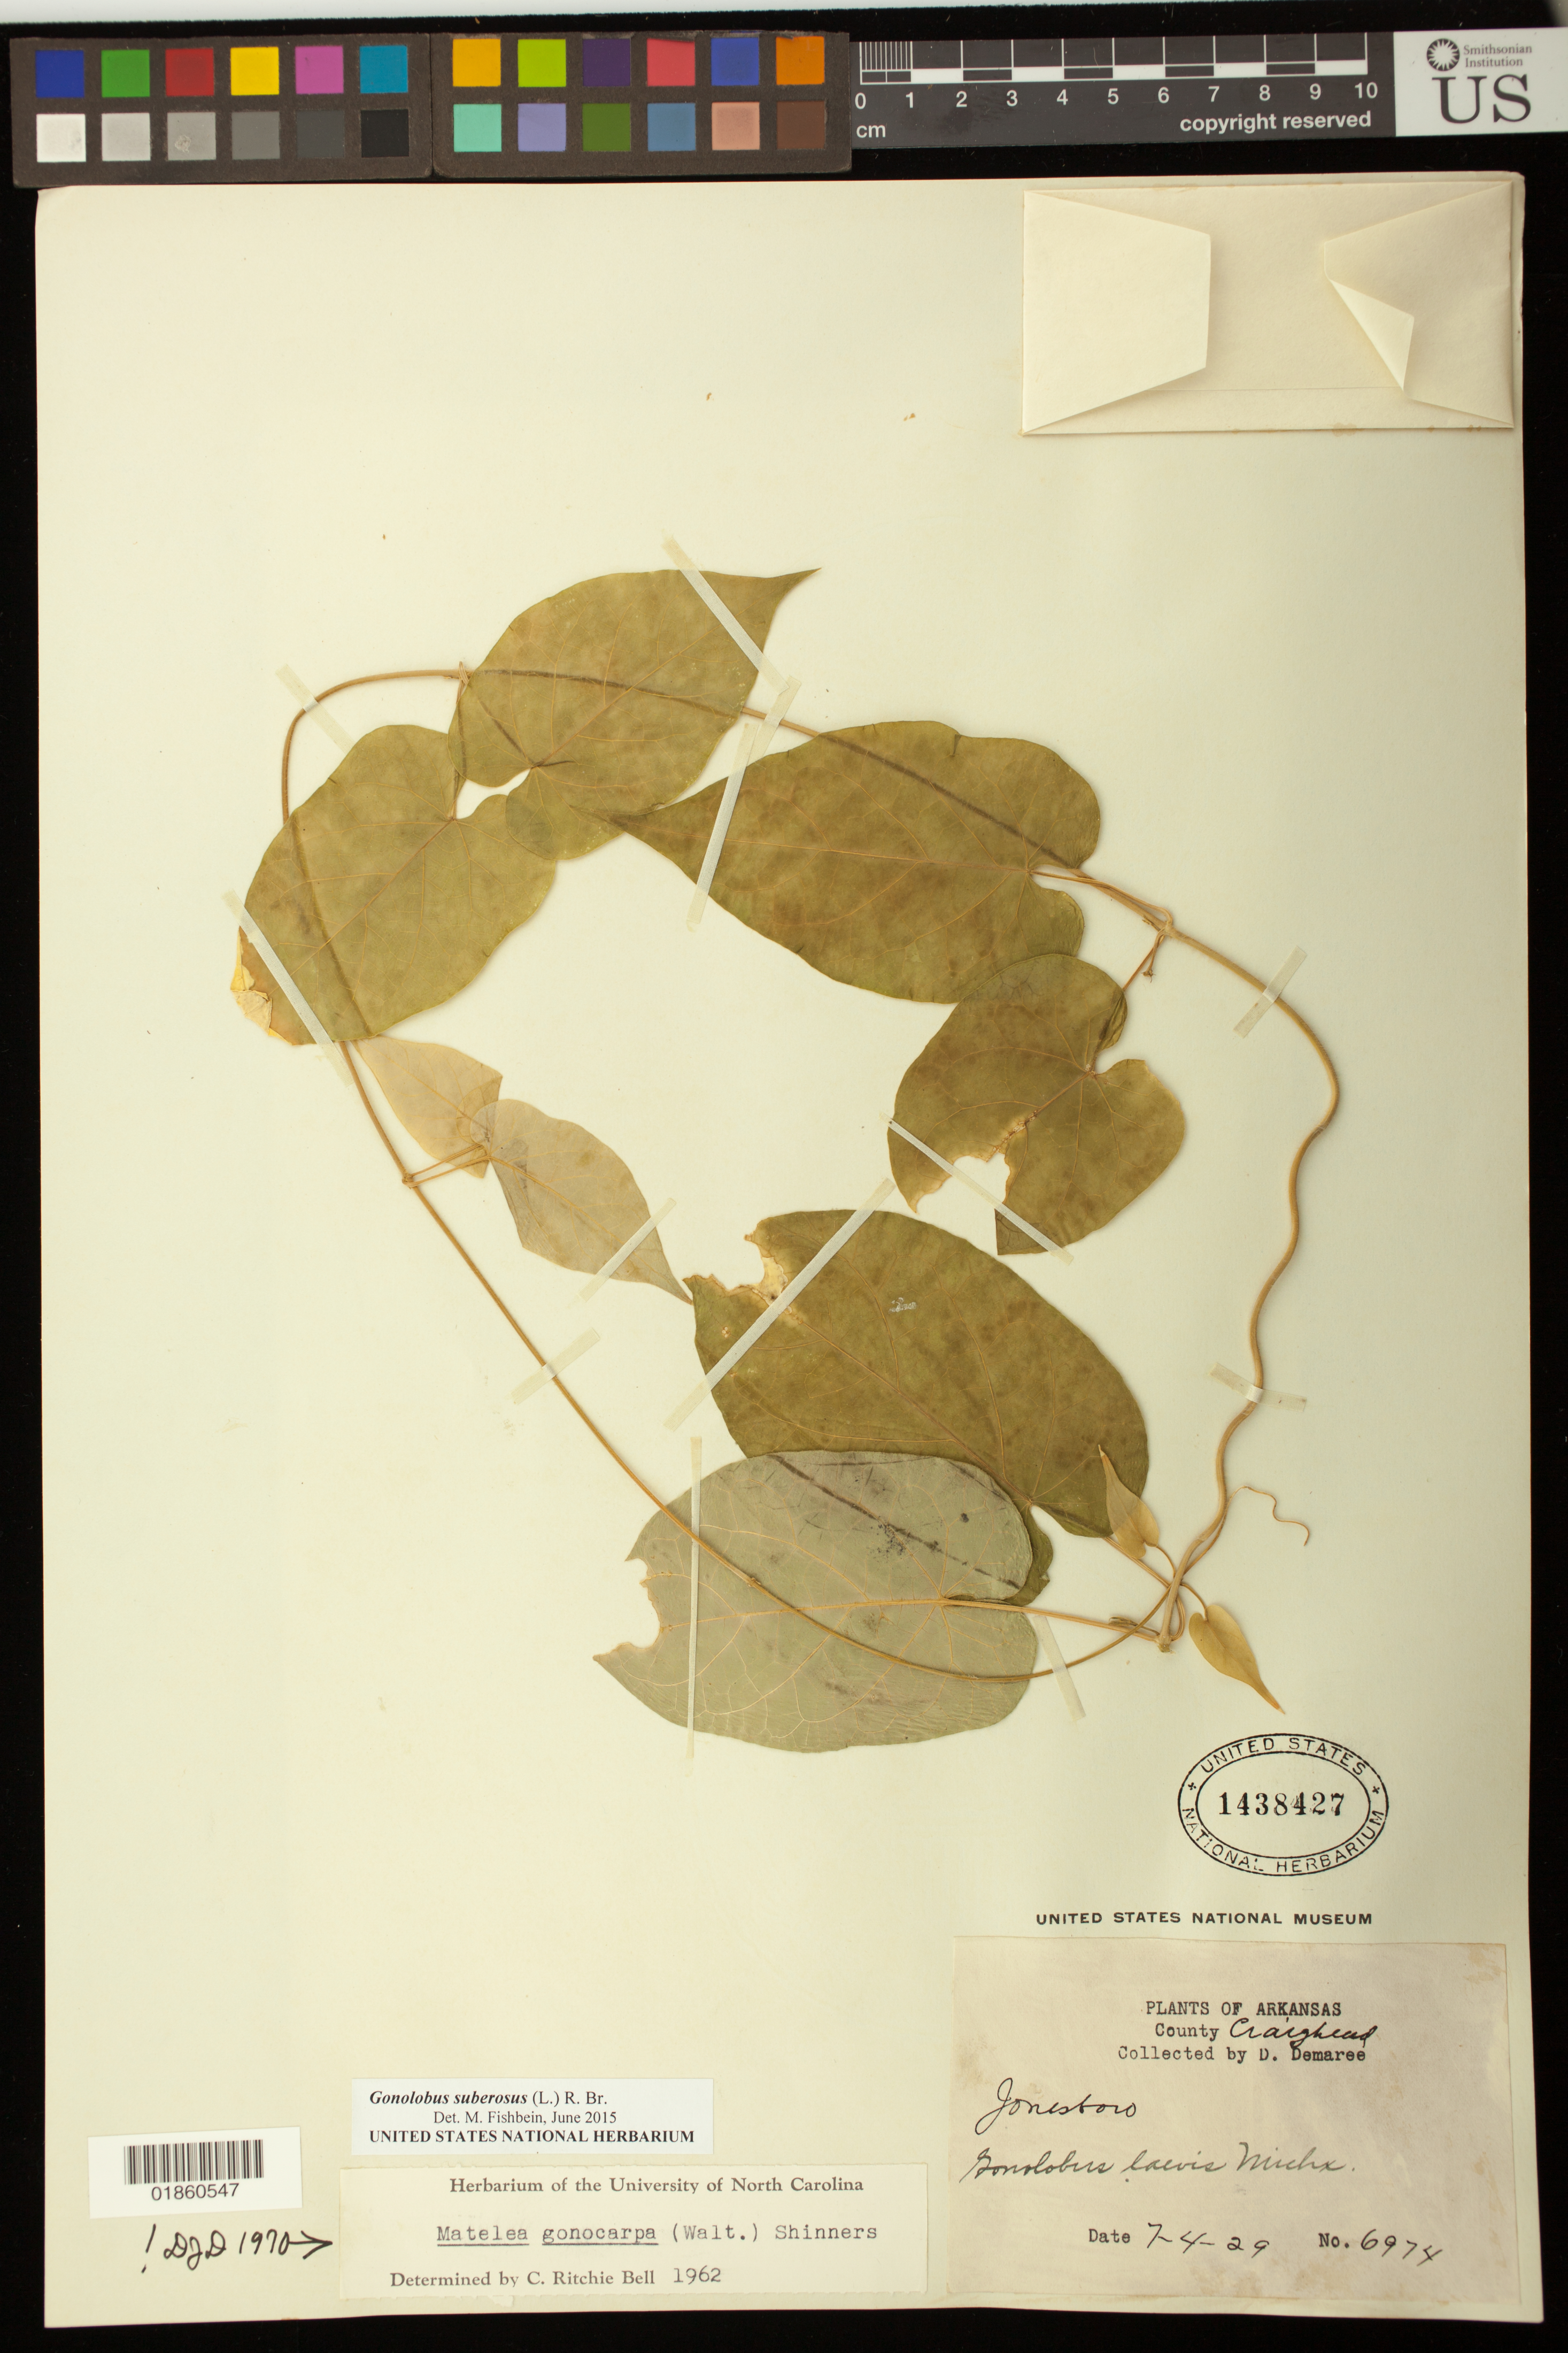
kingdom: Plantae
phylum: Tracheophyta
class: Magnoliopsida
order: Gentianales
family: Apocynaceae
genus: Gonolobus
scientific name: Gonolobus suberosus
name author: (L.) R. Br.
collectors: D. Demaree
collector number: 6974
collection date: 1929-07-04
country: United States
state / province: Arkansas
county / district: Craighead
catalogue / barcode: US 1438427